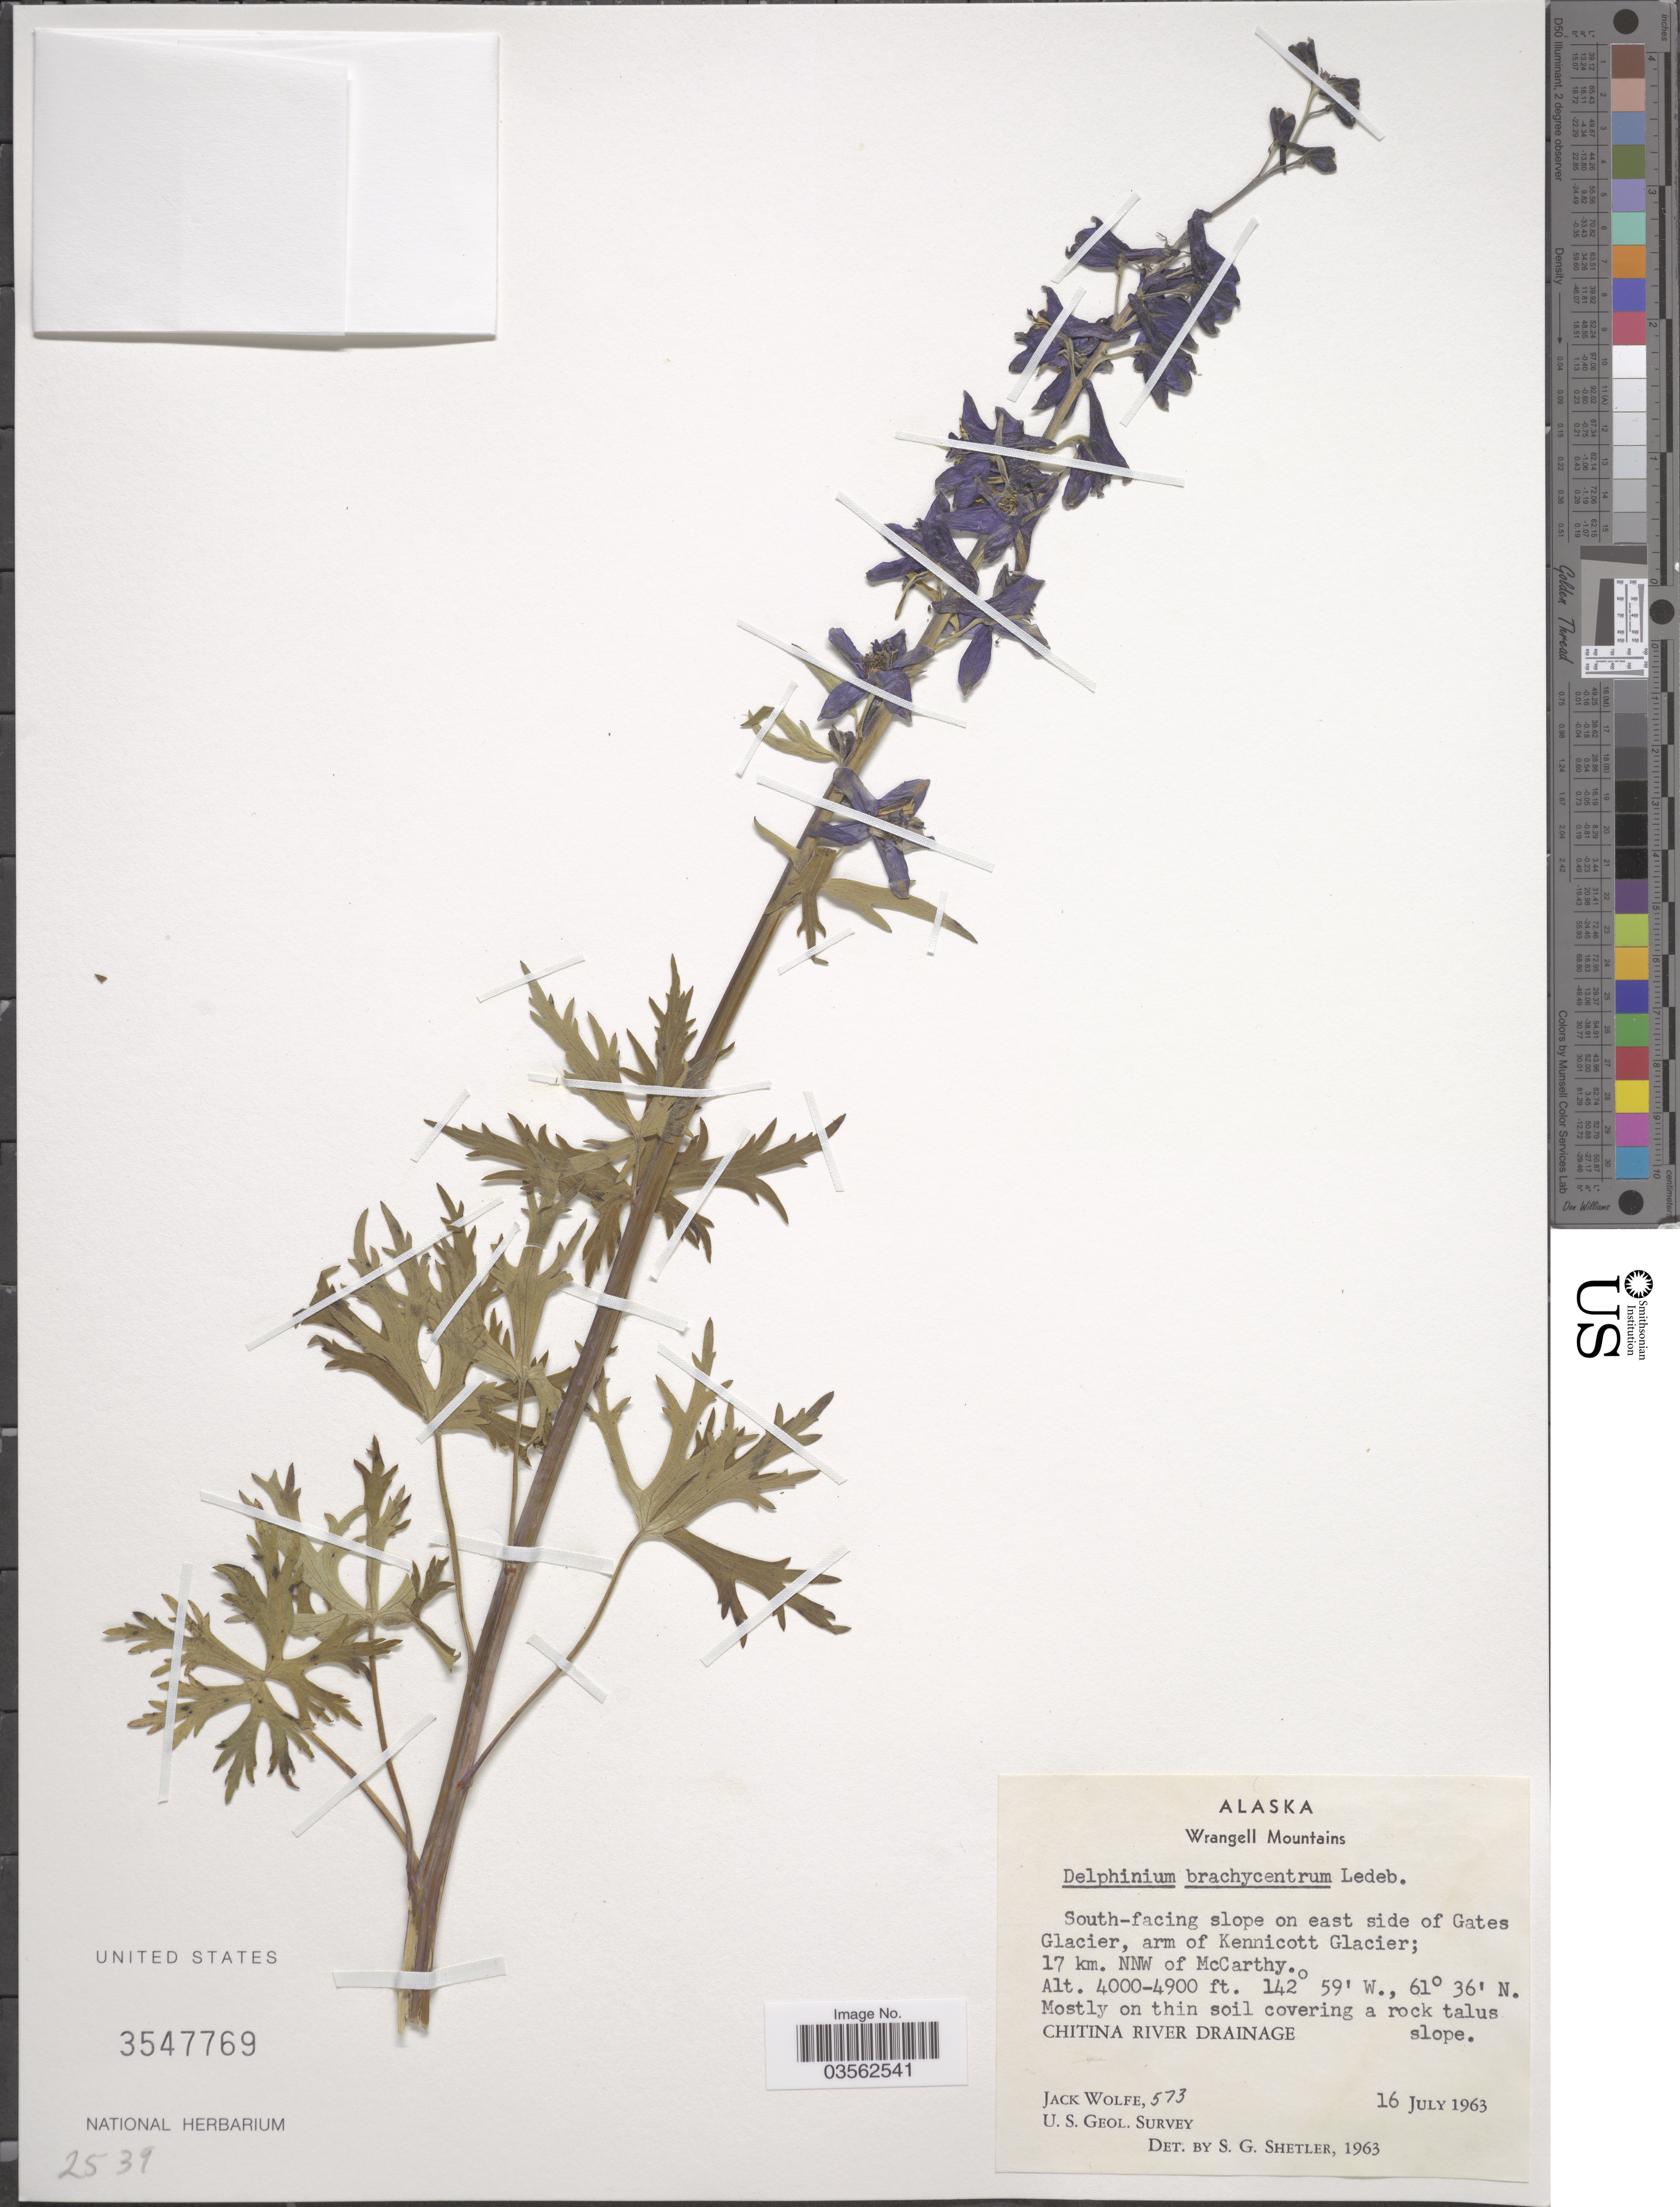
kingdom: Plantae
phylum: Tracheophyta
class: Magnoliopsida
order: Ranunculales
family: Ranunculaceae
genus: Delphinium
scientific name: Delphinium brachycentrum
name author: Ledeb.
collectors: J. Wolfe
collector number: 573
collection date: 1963-07-16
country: United States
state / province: Alaska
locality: Wrangell Mountains. South-facing slope on east side of Gates Glacier, arm of Kennicott Glacier; 17 km. NNW of McCarthy. Chitina River Drainage.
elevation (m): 1219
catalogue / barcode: US 3547769